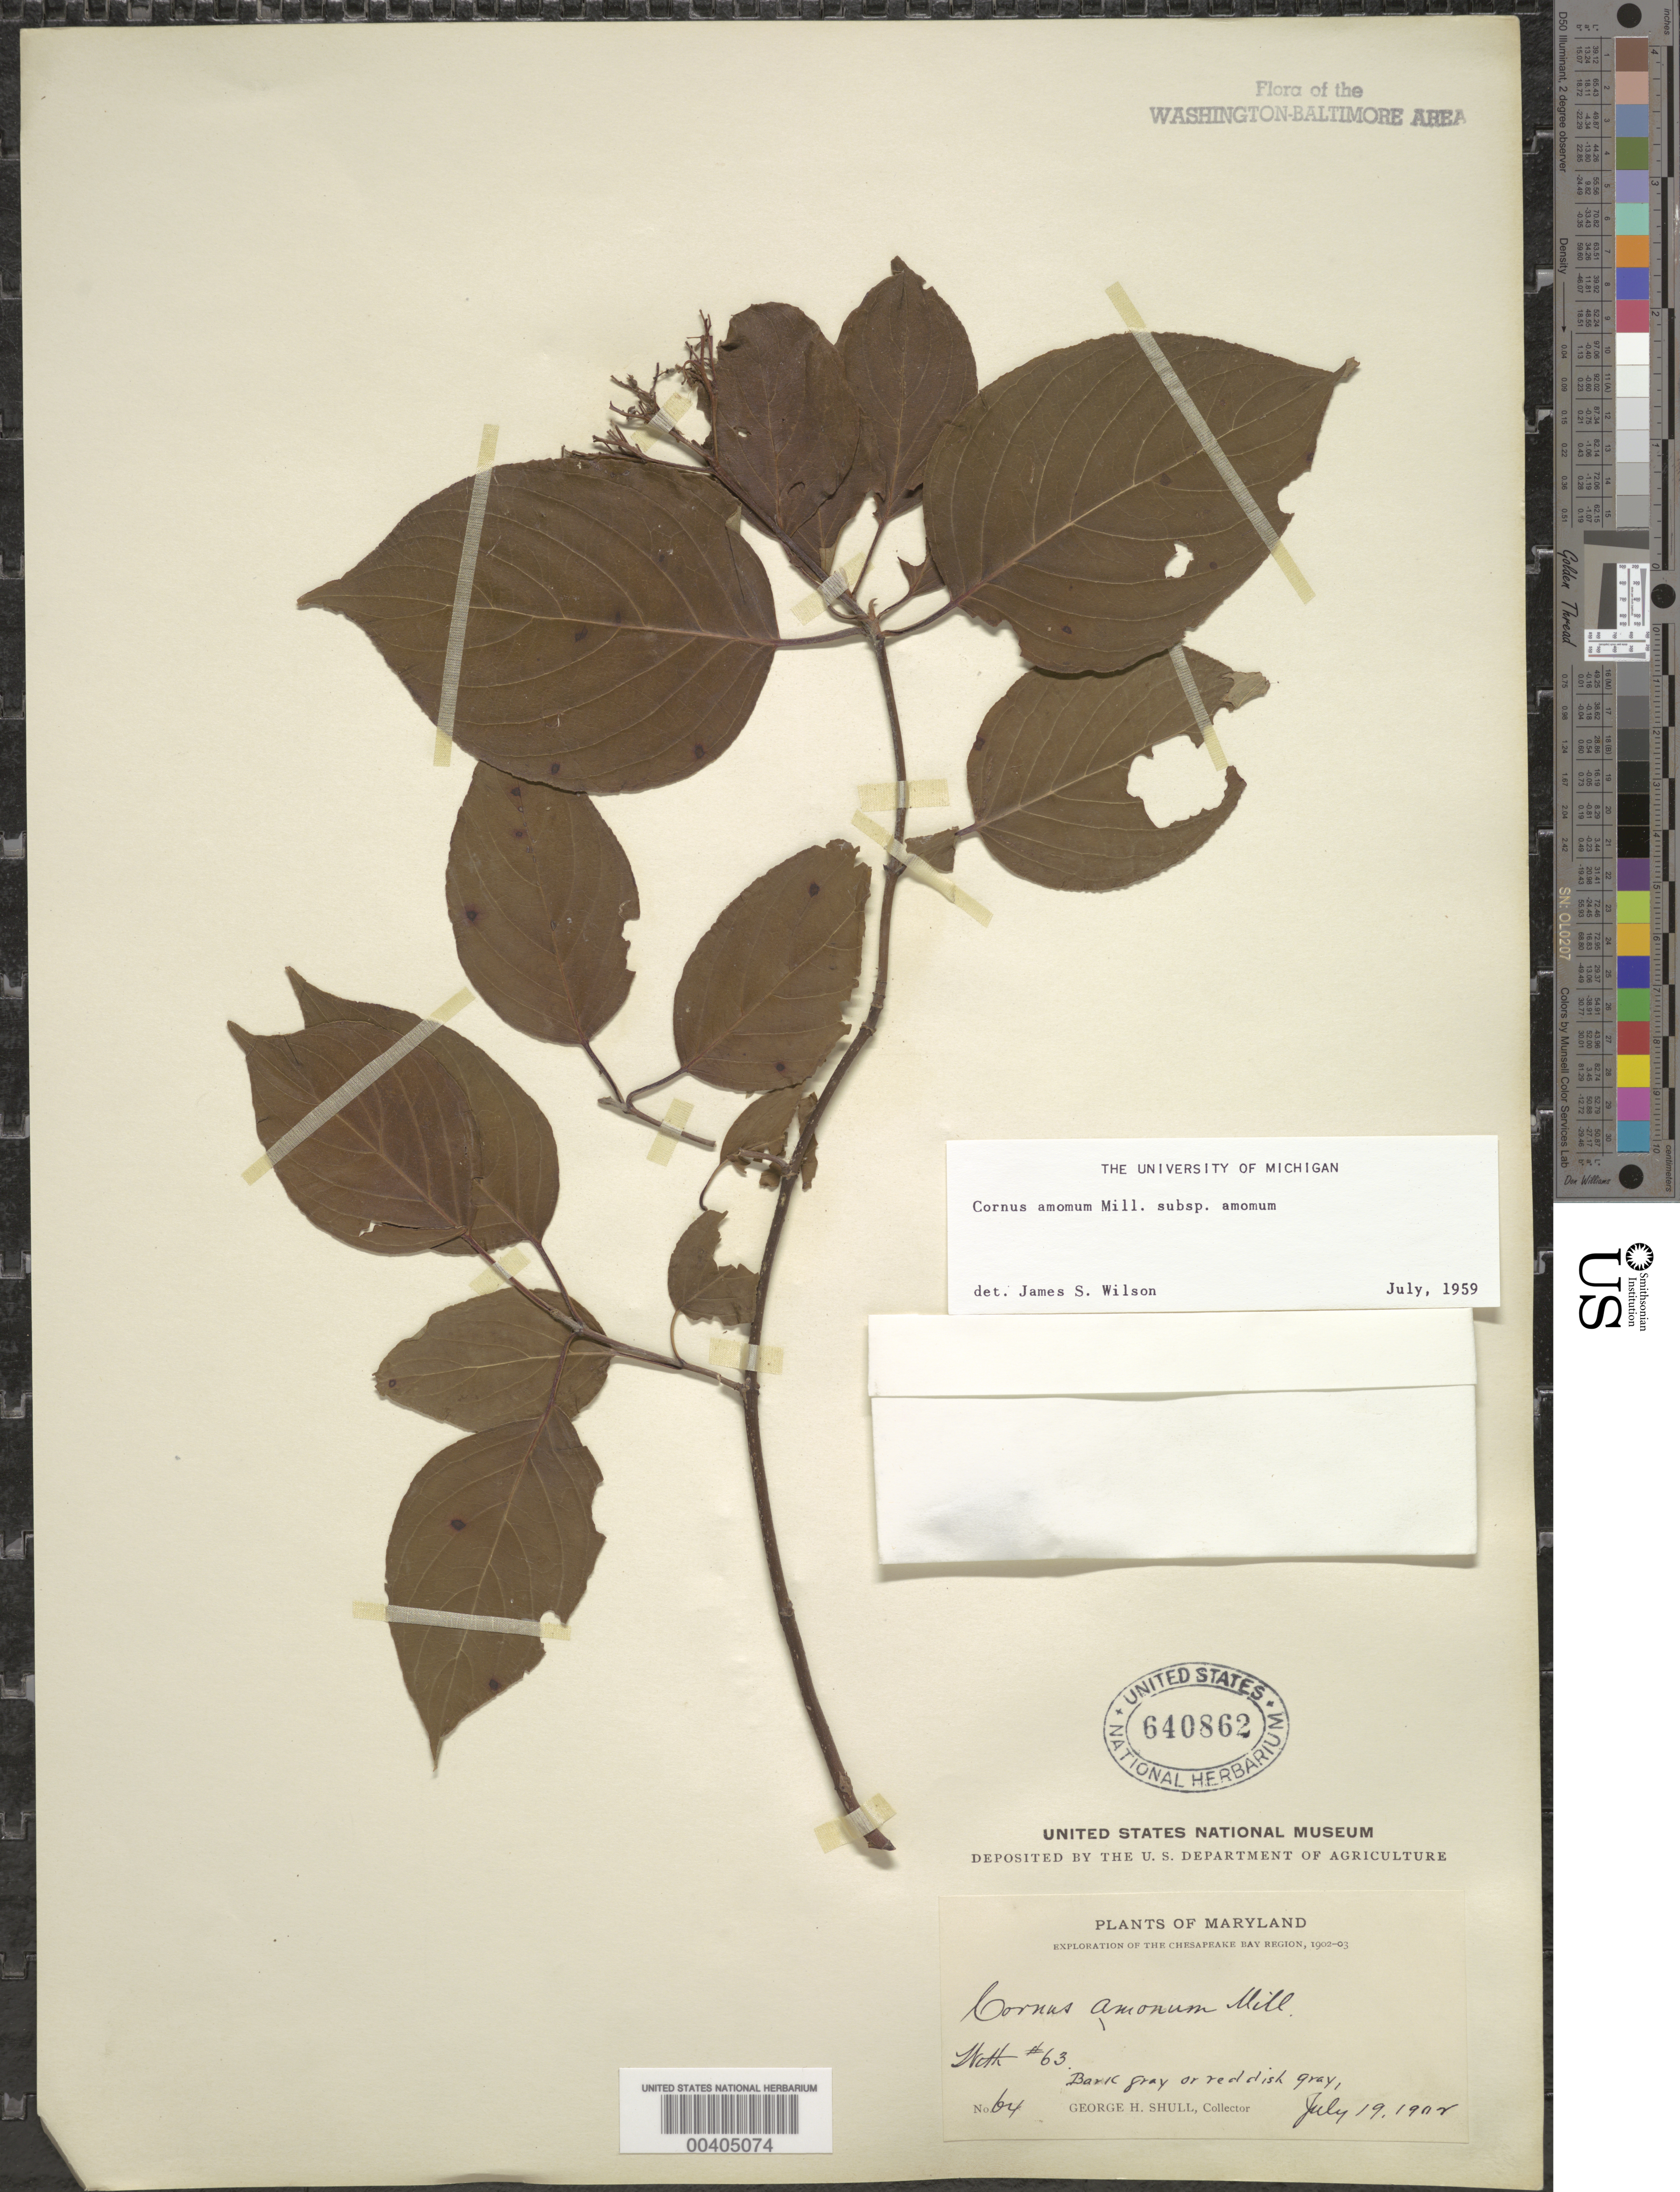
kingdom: Plantae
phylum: Tracheophyta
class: Magnoliopsida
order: Cornales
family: Cornaceae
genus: Cornus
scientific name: Cornus amomum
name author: Mill.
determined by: Wilson, J. S., (MICH), University of Michigan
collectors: G. H. Shull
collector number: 63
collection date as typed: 19 Jul 1902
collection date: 1902-07-19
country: United States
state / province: Maryland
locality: Chesapeake Bay Region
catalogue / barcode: US 640862